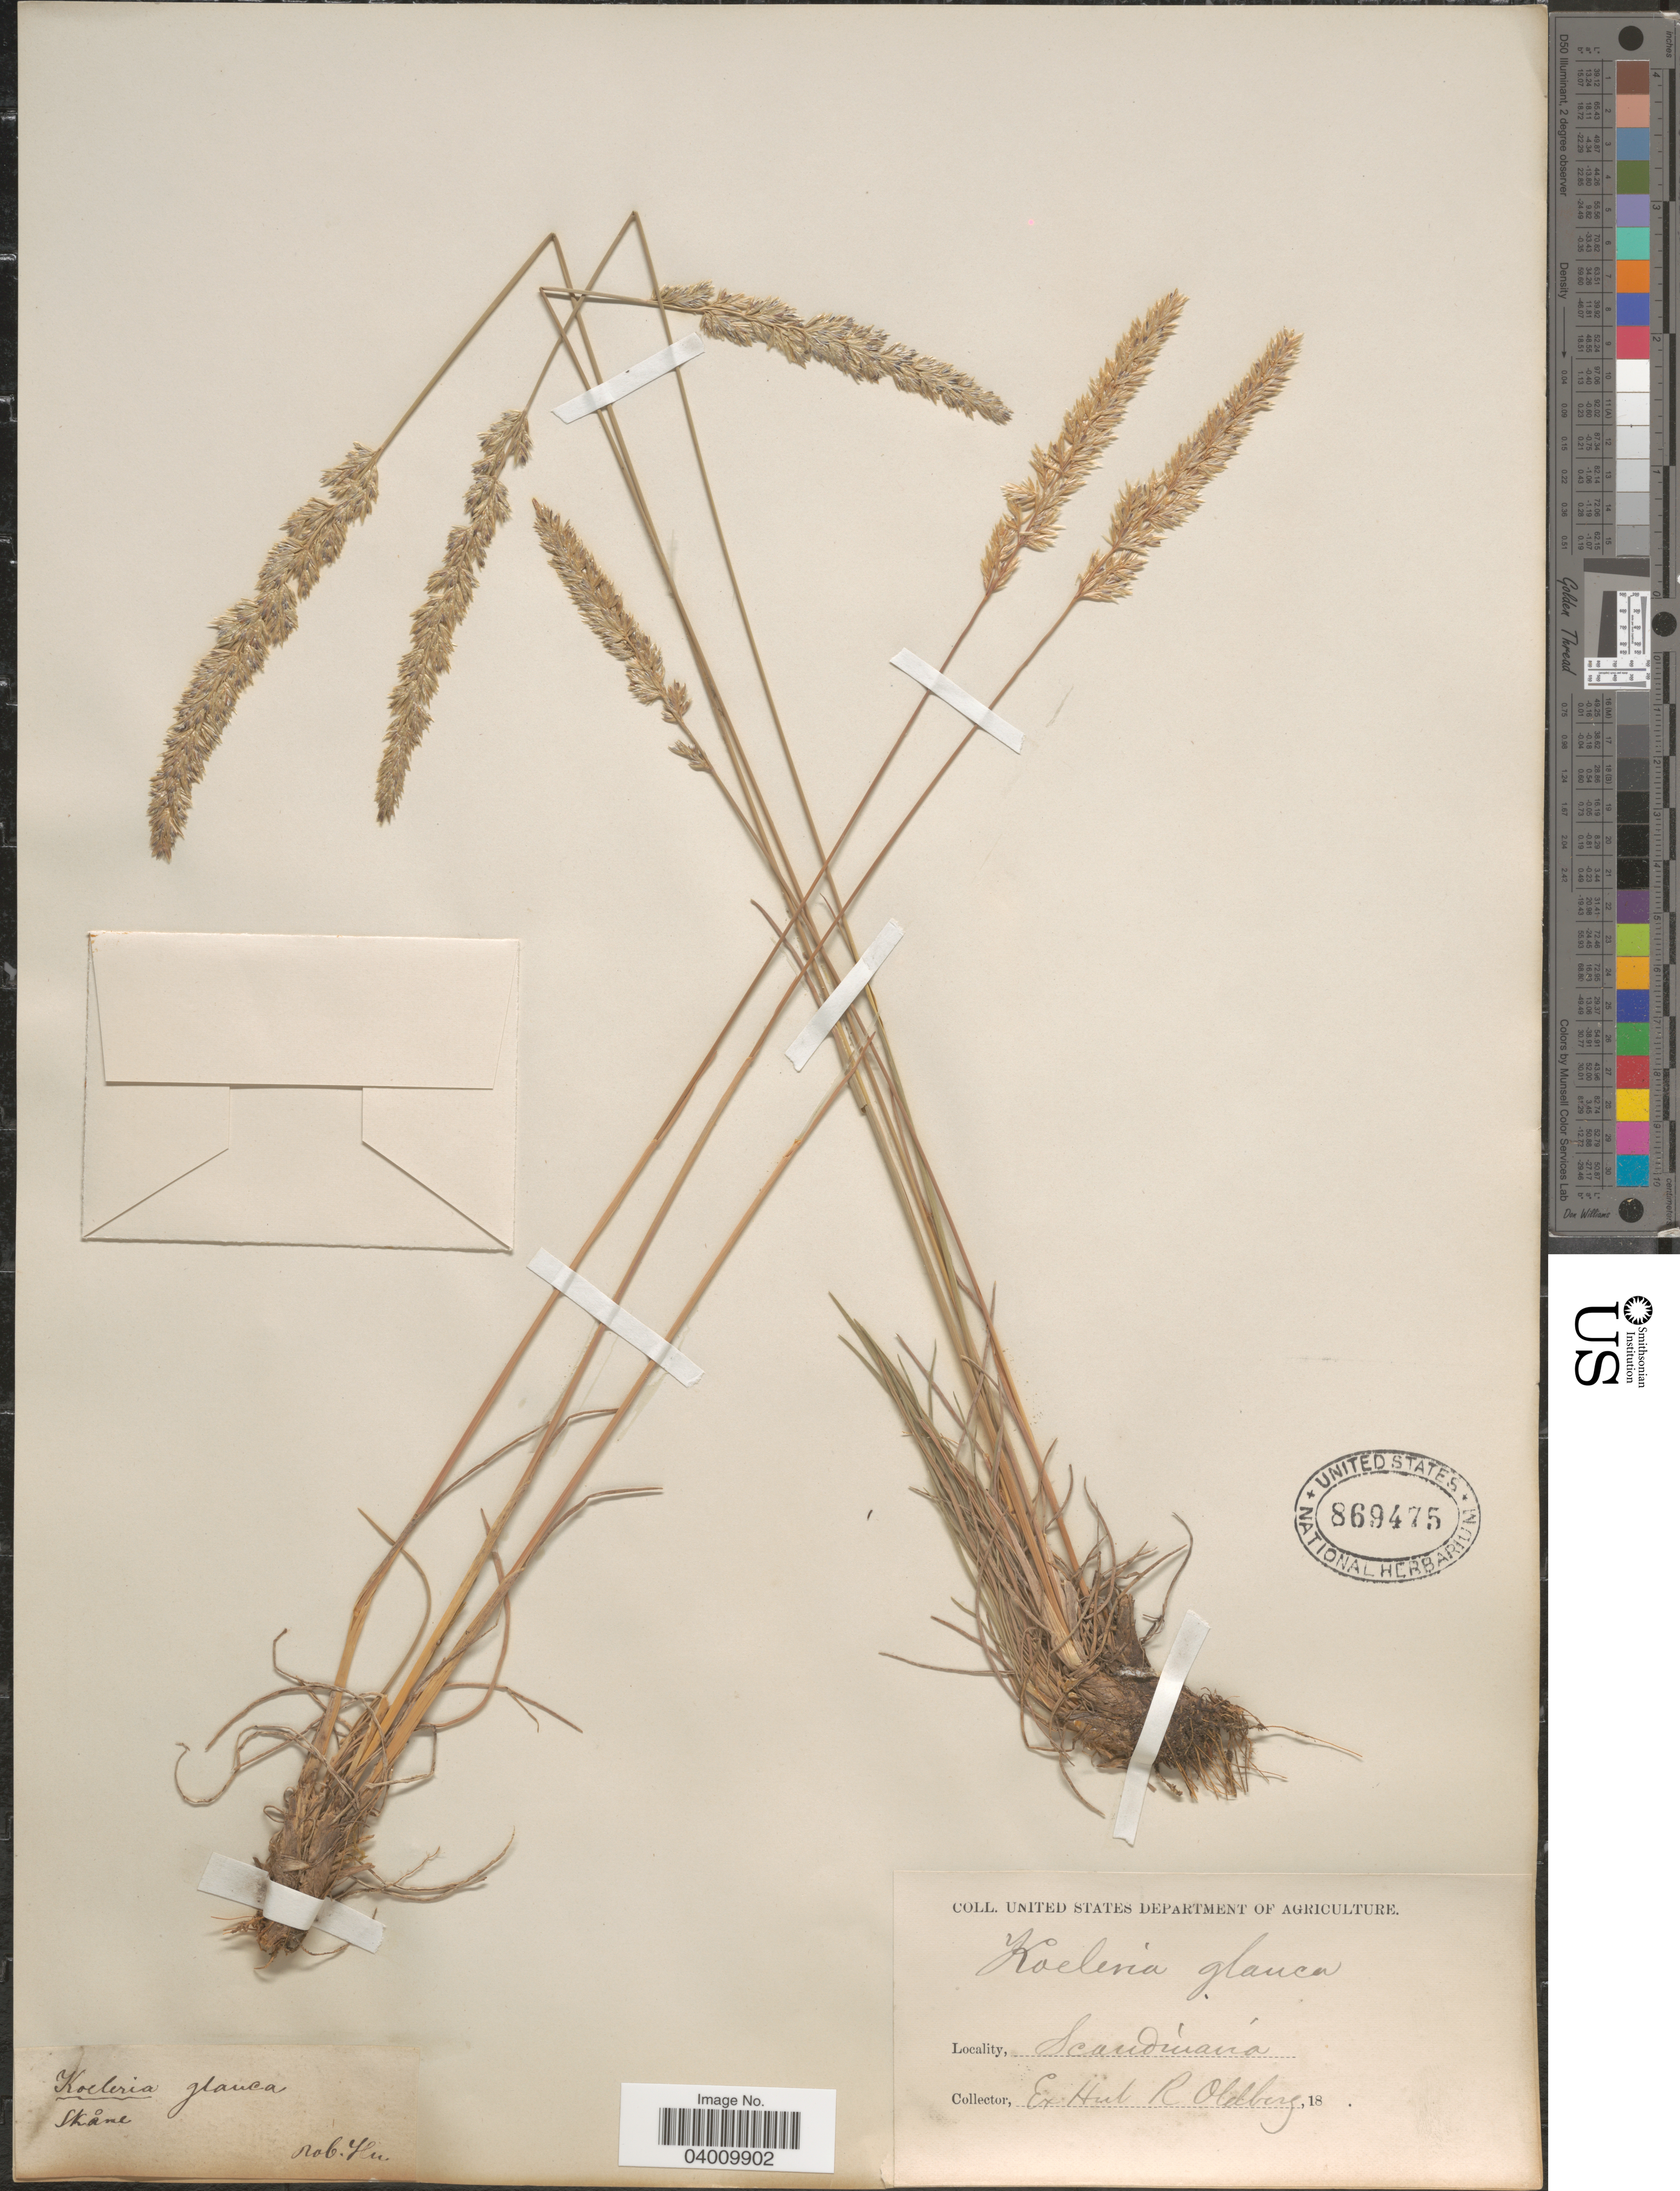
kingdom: Plantae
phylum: Tracheophyta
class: Liliopsida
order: Poales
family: Poaceae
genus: Koeleria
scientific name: Koeleria glauca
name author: (Spreng.) DC.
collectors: R. Hn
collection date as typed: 18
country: Sweden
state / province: Skåne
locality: Scandinavia.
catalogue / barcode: US 869475